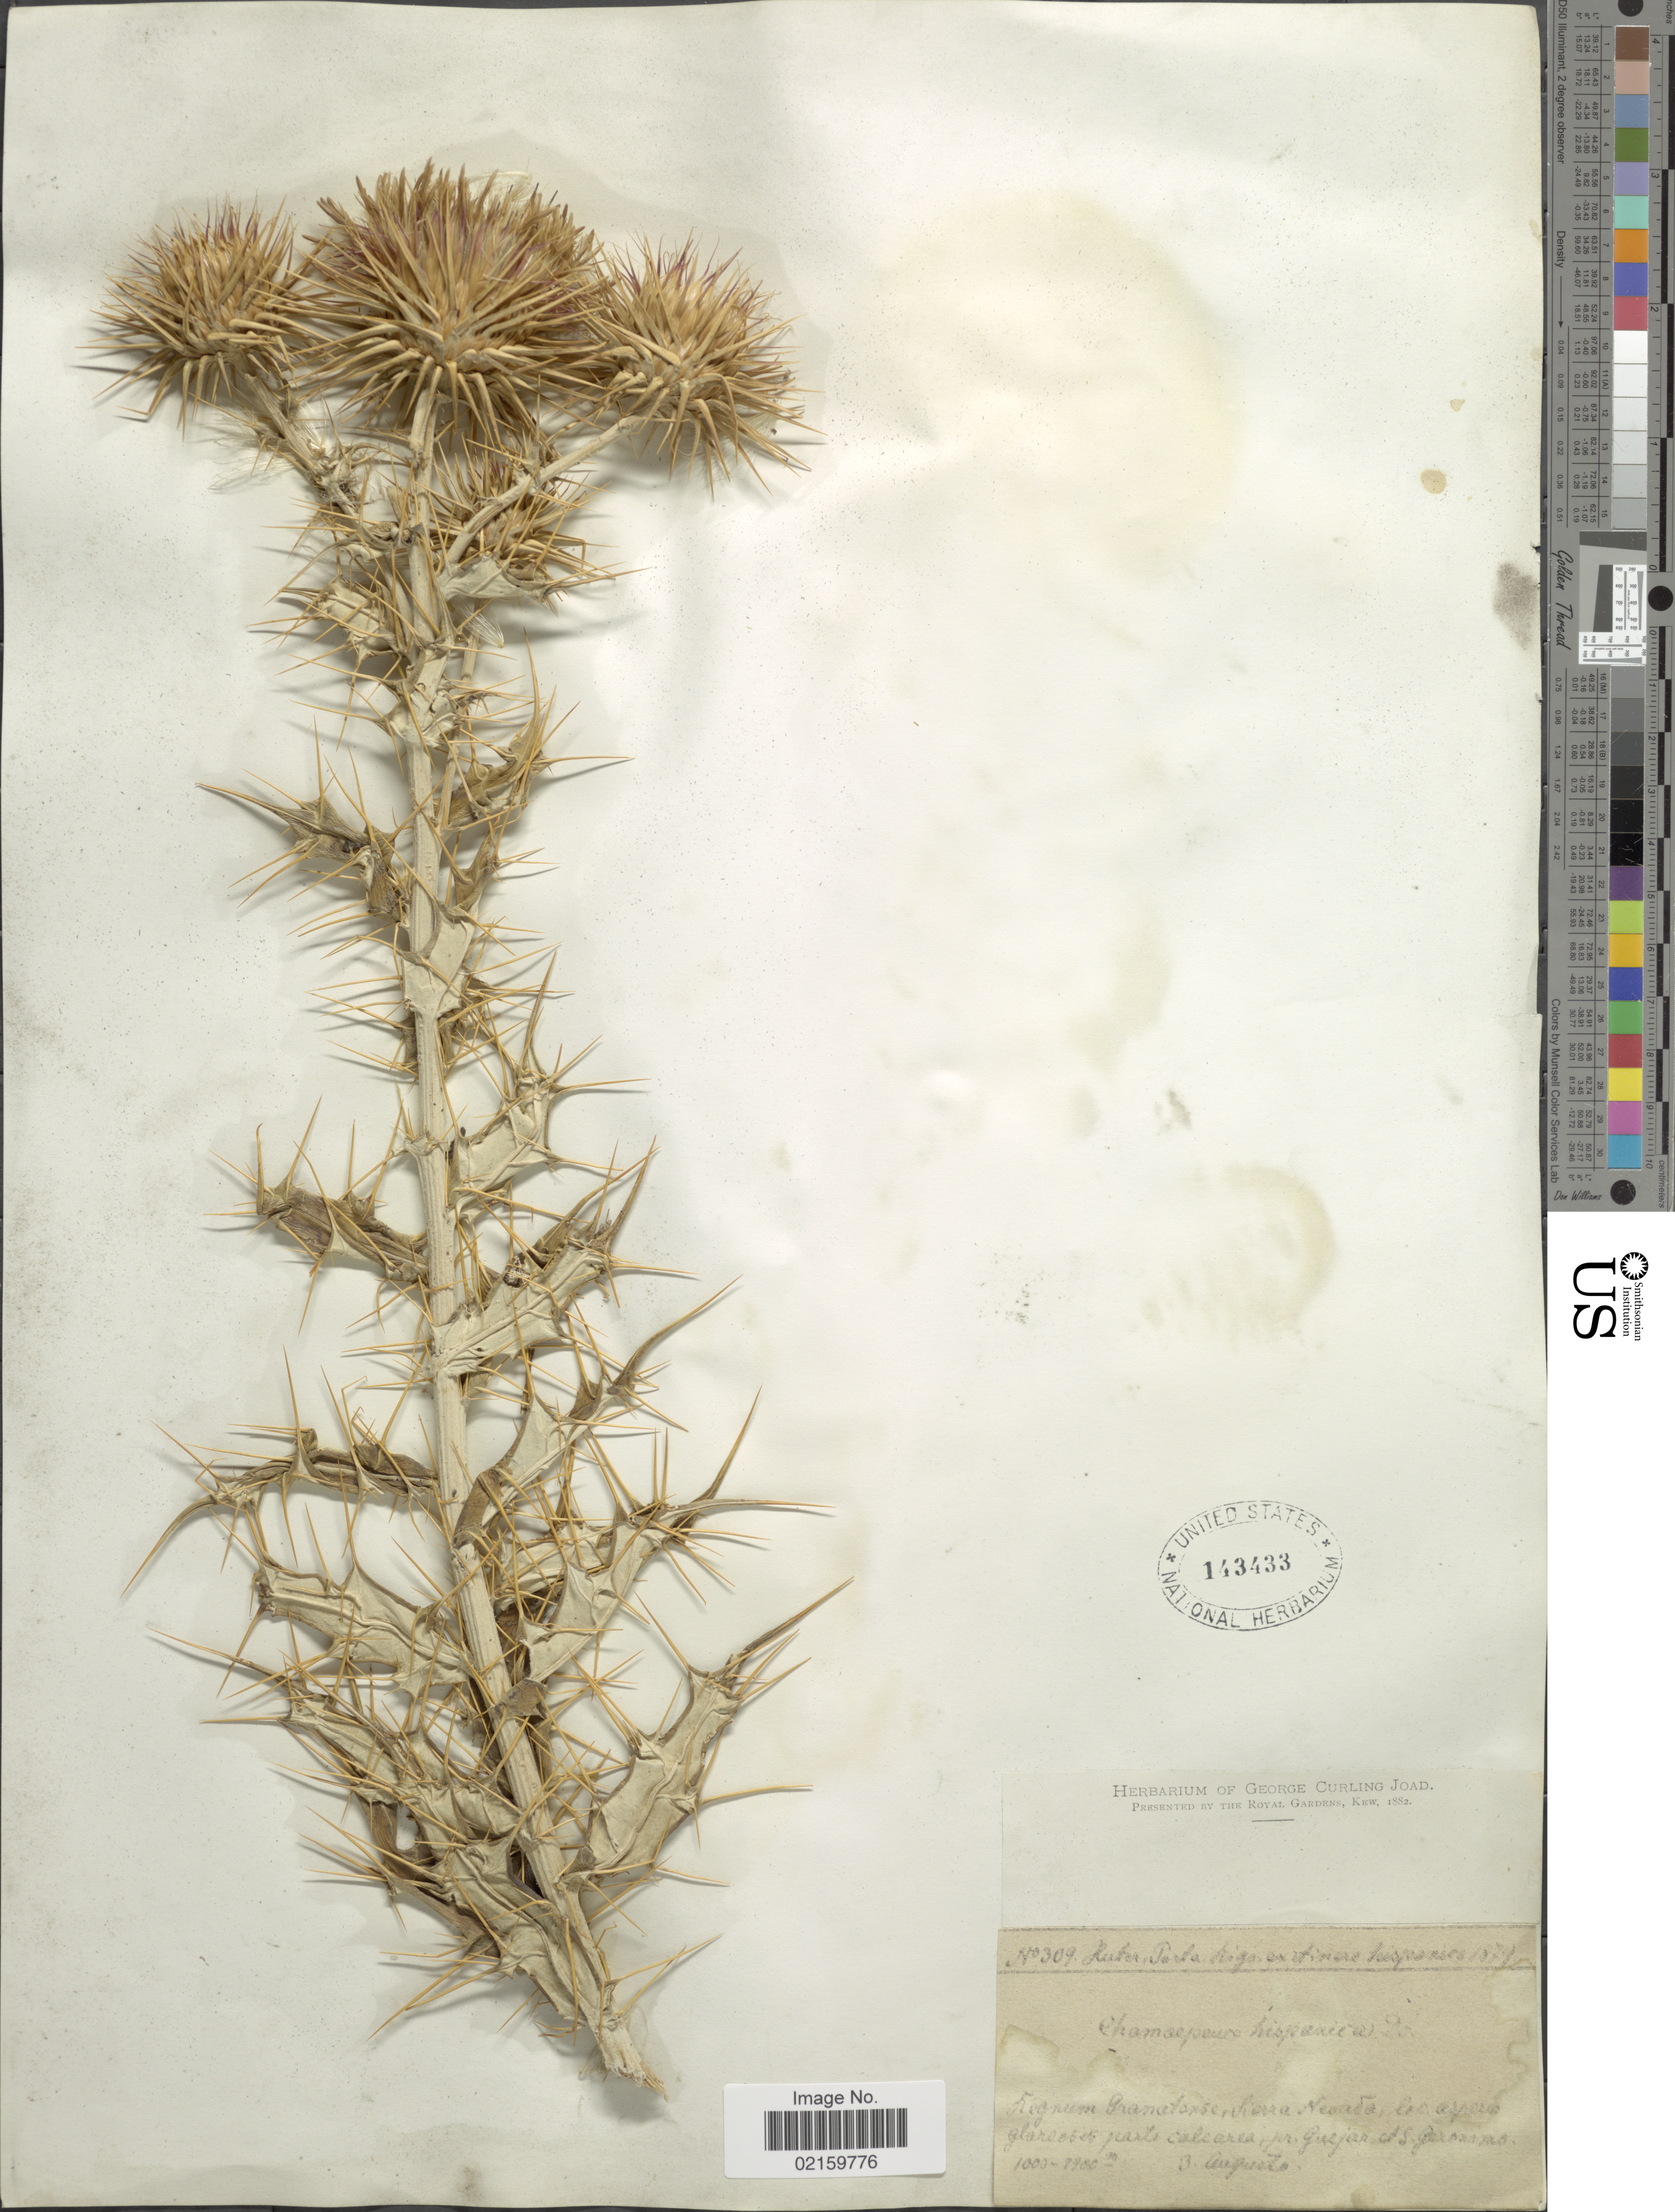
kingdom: Plantae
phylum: Tracheophyta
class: Magnoliopsida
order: Asterales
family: Asteraceae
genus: Ptilostemon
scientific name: Ptilostemon hispanicus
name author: (Lam.) Greuter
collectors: -. Huter, -- Porta & -- Rigo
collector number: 309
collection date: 1879-08-03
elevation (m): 1000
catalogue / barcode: US 143433